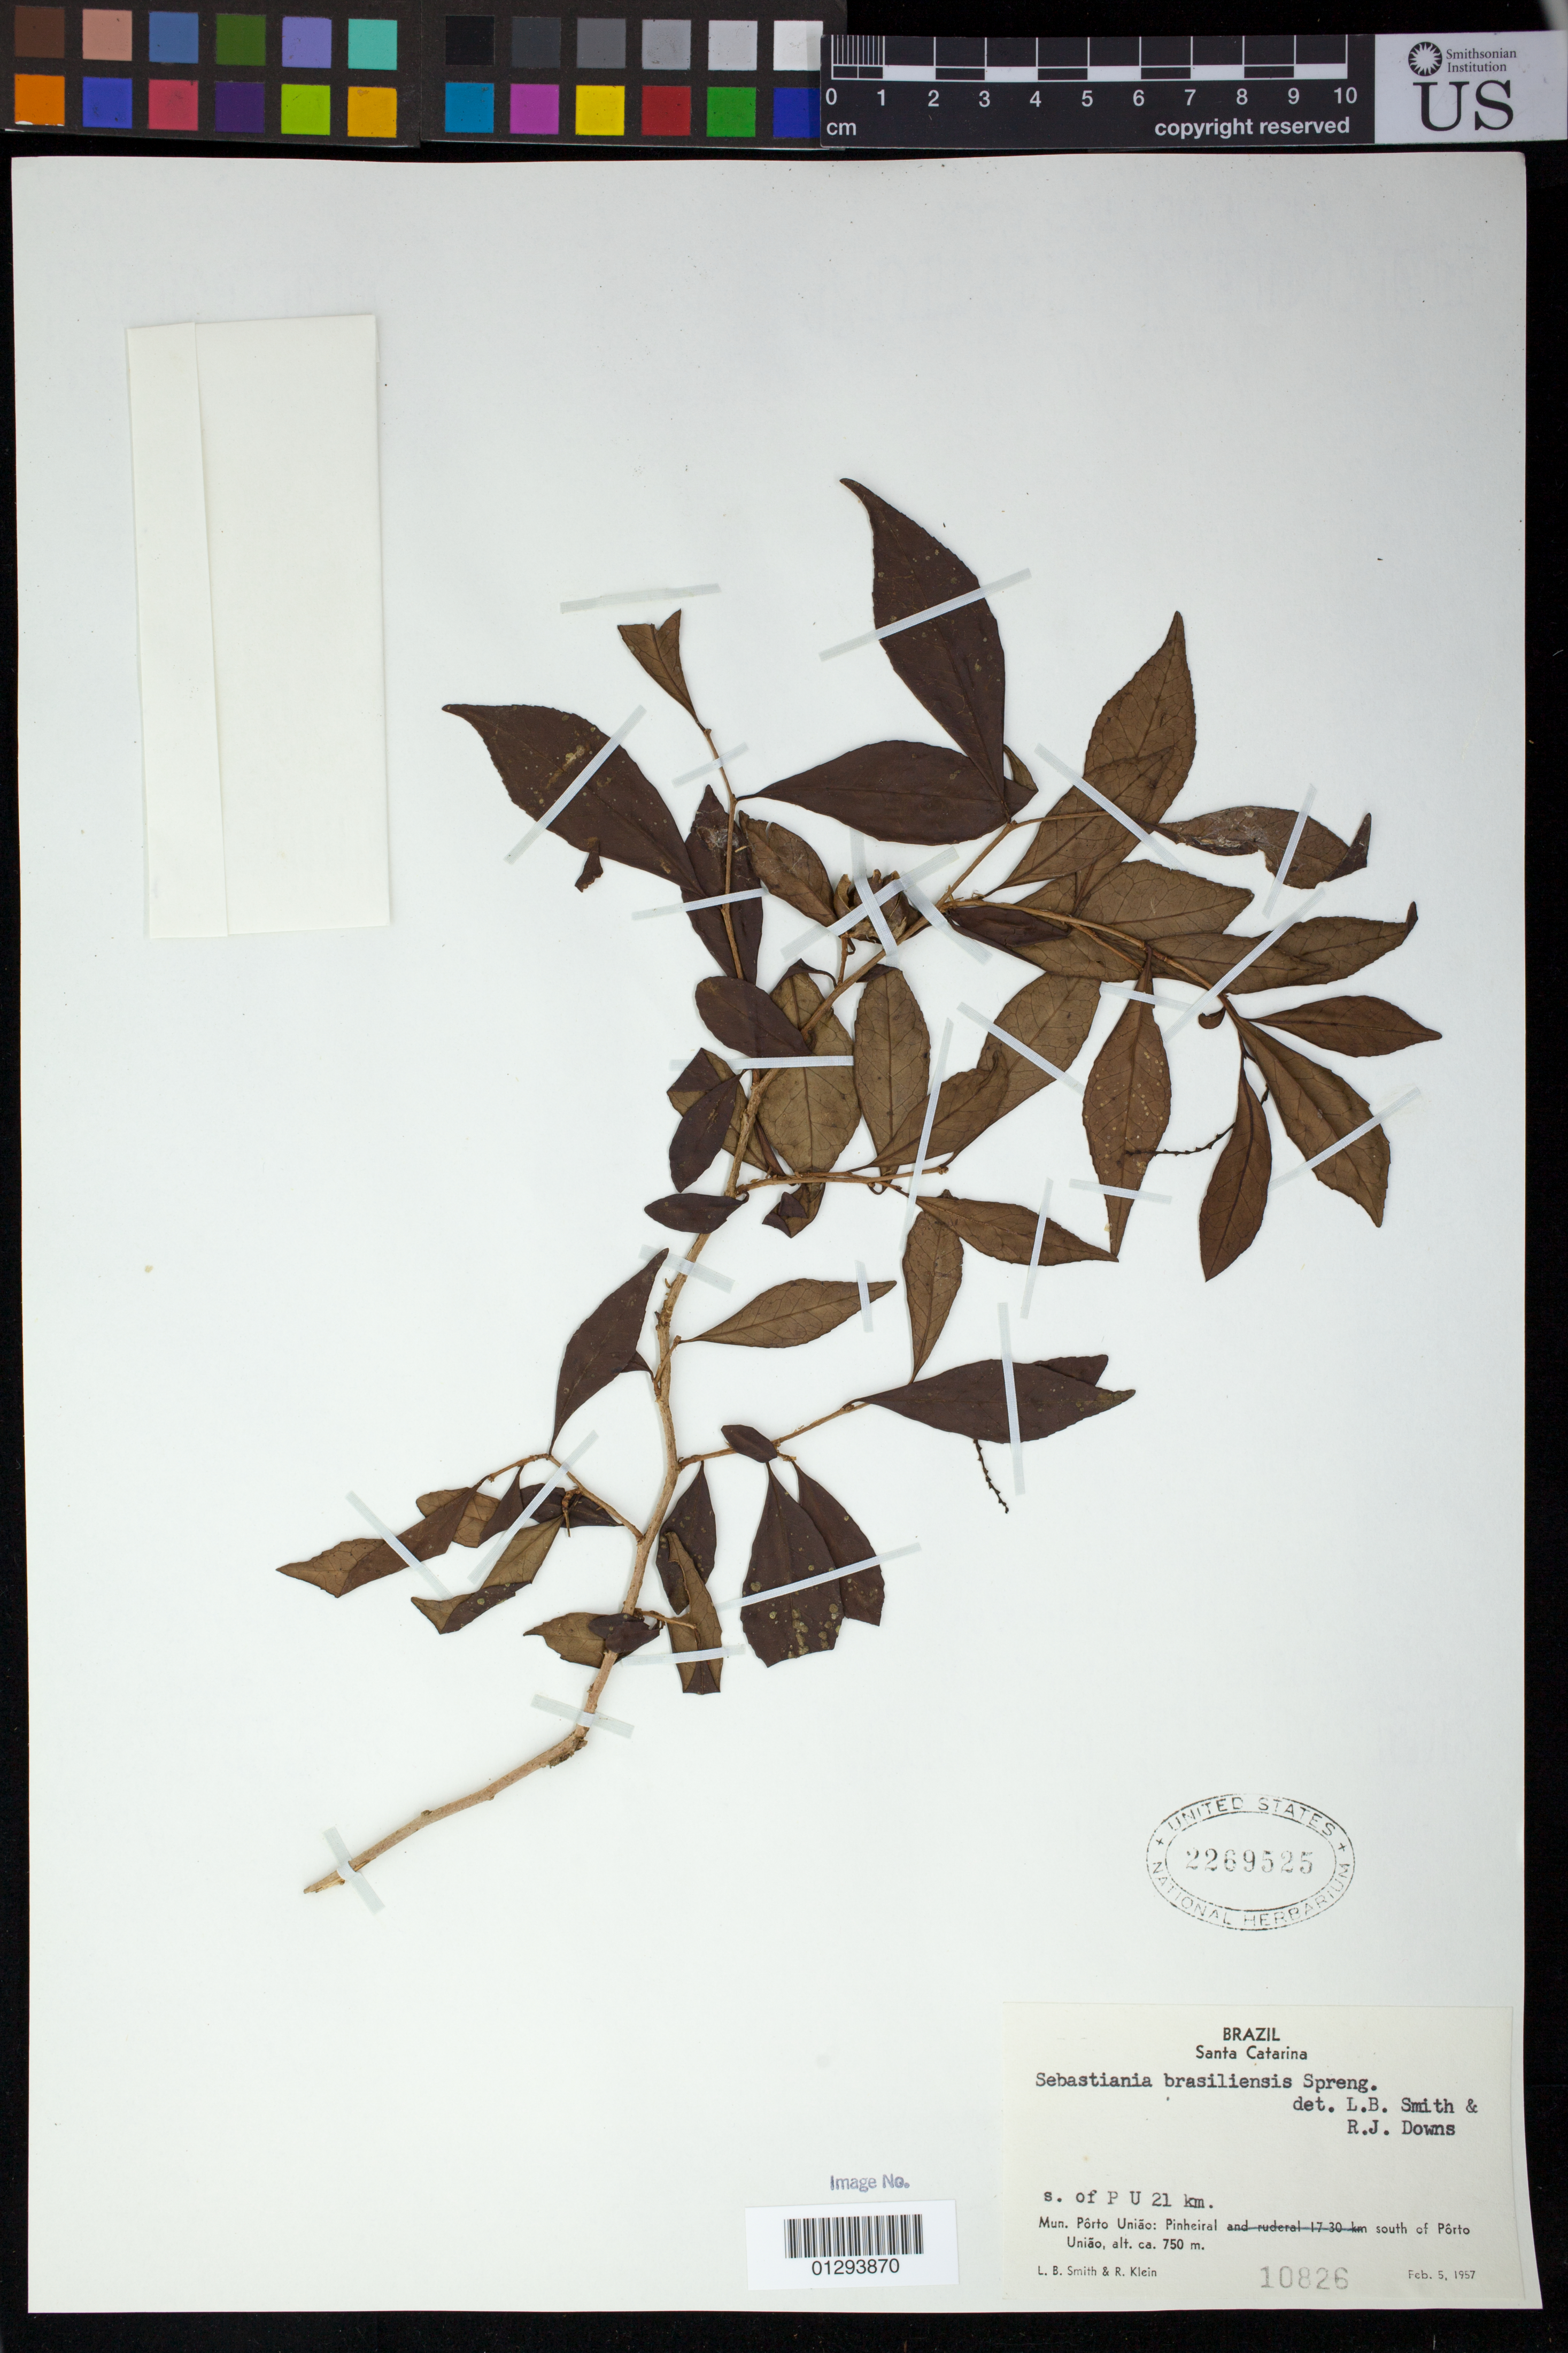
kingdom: Plantae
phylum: Tracheophyta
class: Magnoliopsida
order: Malpighiales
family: Euphorbiaceae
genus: Sebastiania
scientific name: Sebastiania brasiliensis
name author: Spreng.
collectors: L. Smith & R. Klein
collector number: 10826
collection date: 1957-02-05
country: Brazil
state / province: Santa Catarina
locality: Mun. Porto Uniao: Pinheiral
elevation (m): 750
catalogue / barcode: US 2269525